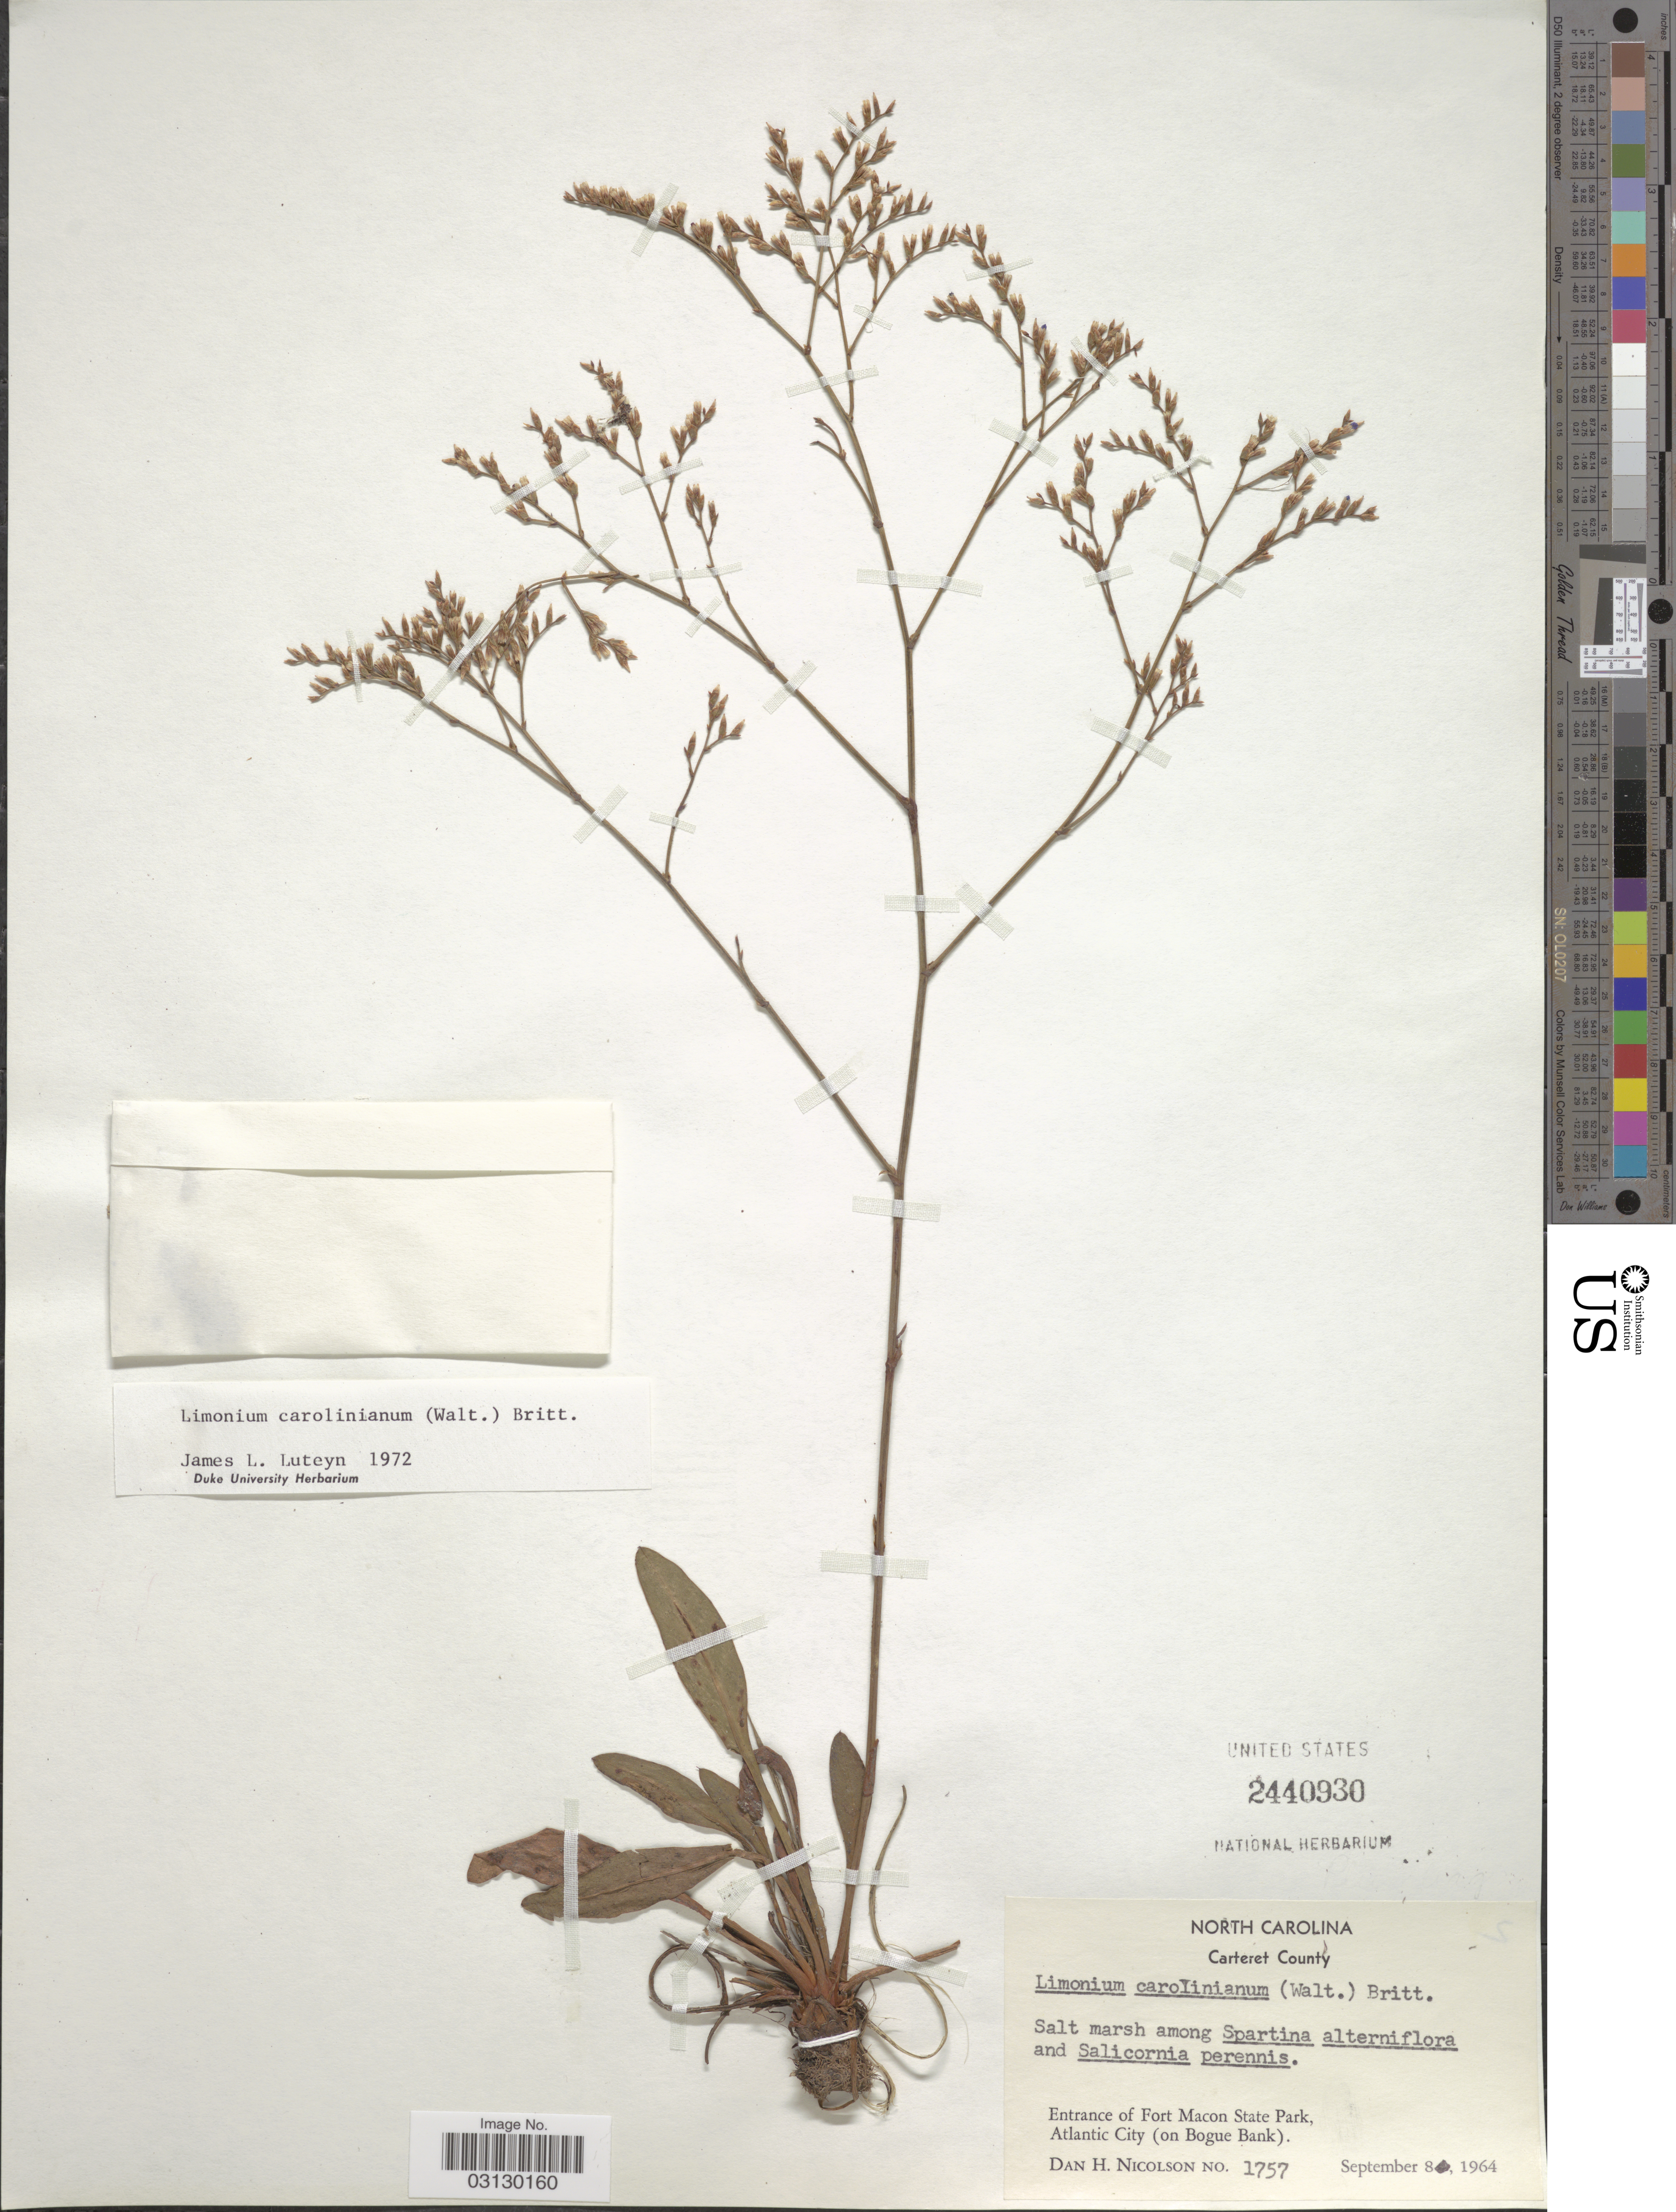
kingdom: Plantae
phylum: Tracheophyta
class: Magnoliopsida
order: Caryophyllales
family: Plumbaginaceae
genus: Limonium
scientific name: Limonium carolinianum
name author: (Walter) Britton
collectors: D. H. Nicolson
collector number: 1757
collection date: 1964-09-08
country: United States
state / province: North Carolina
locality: Carteret County. Entrance of Fort Macon State Park, Atlantic City (on Bogue Bank).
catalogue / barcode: US 2440930